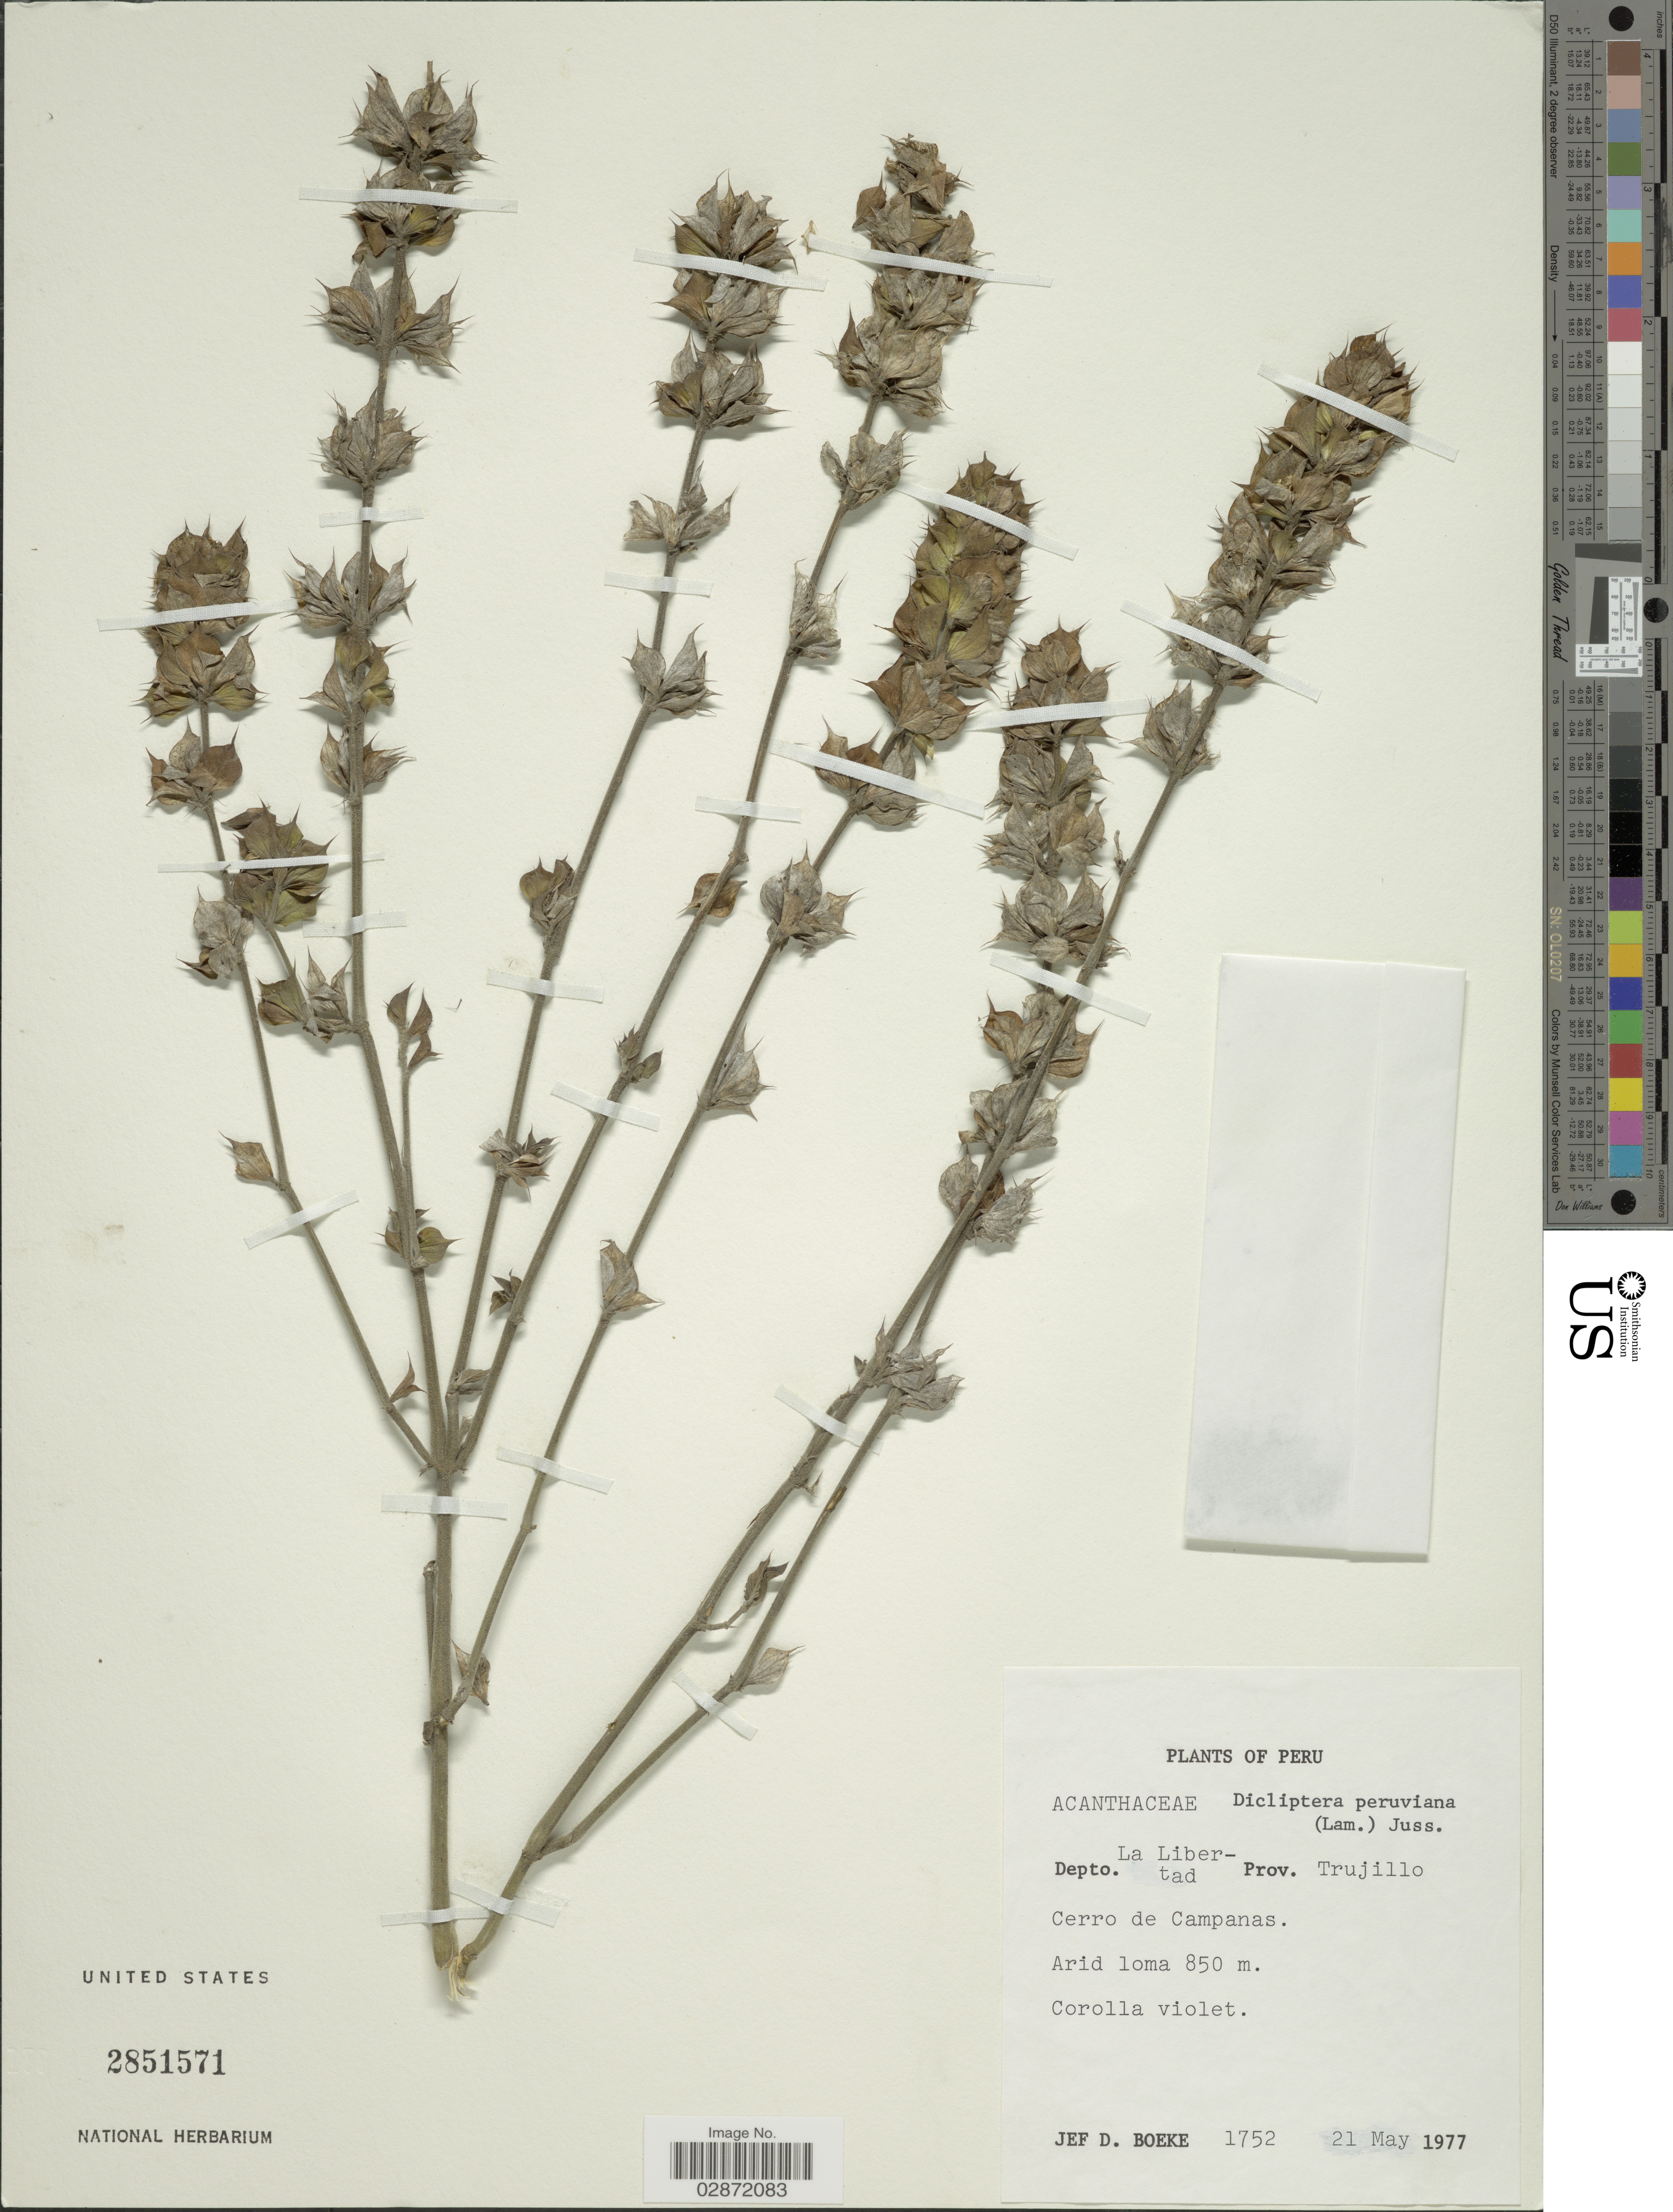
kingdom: Plantae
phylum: Tracheophyta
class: Magnoliopsida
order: Lamiales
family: Acanthaceae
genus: Dicliptera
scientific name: Dicliptera peruviana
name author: (Ruiz & Pav.) Juss.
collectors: J. Boeke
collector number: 1752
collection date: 1977-05-21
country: Peru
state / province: La Libertad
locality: Depto. La Libertad. Prov. Trujillo. Cerro de Campanas.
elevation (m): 850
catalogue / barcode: US 2851571